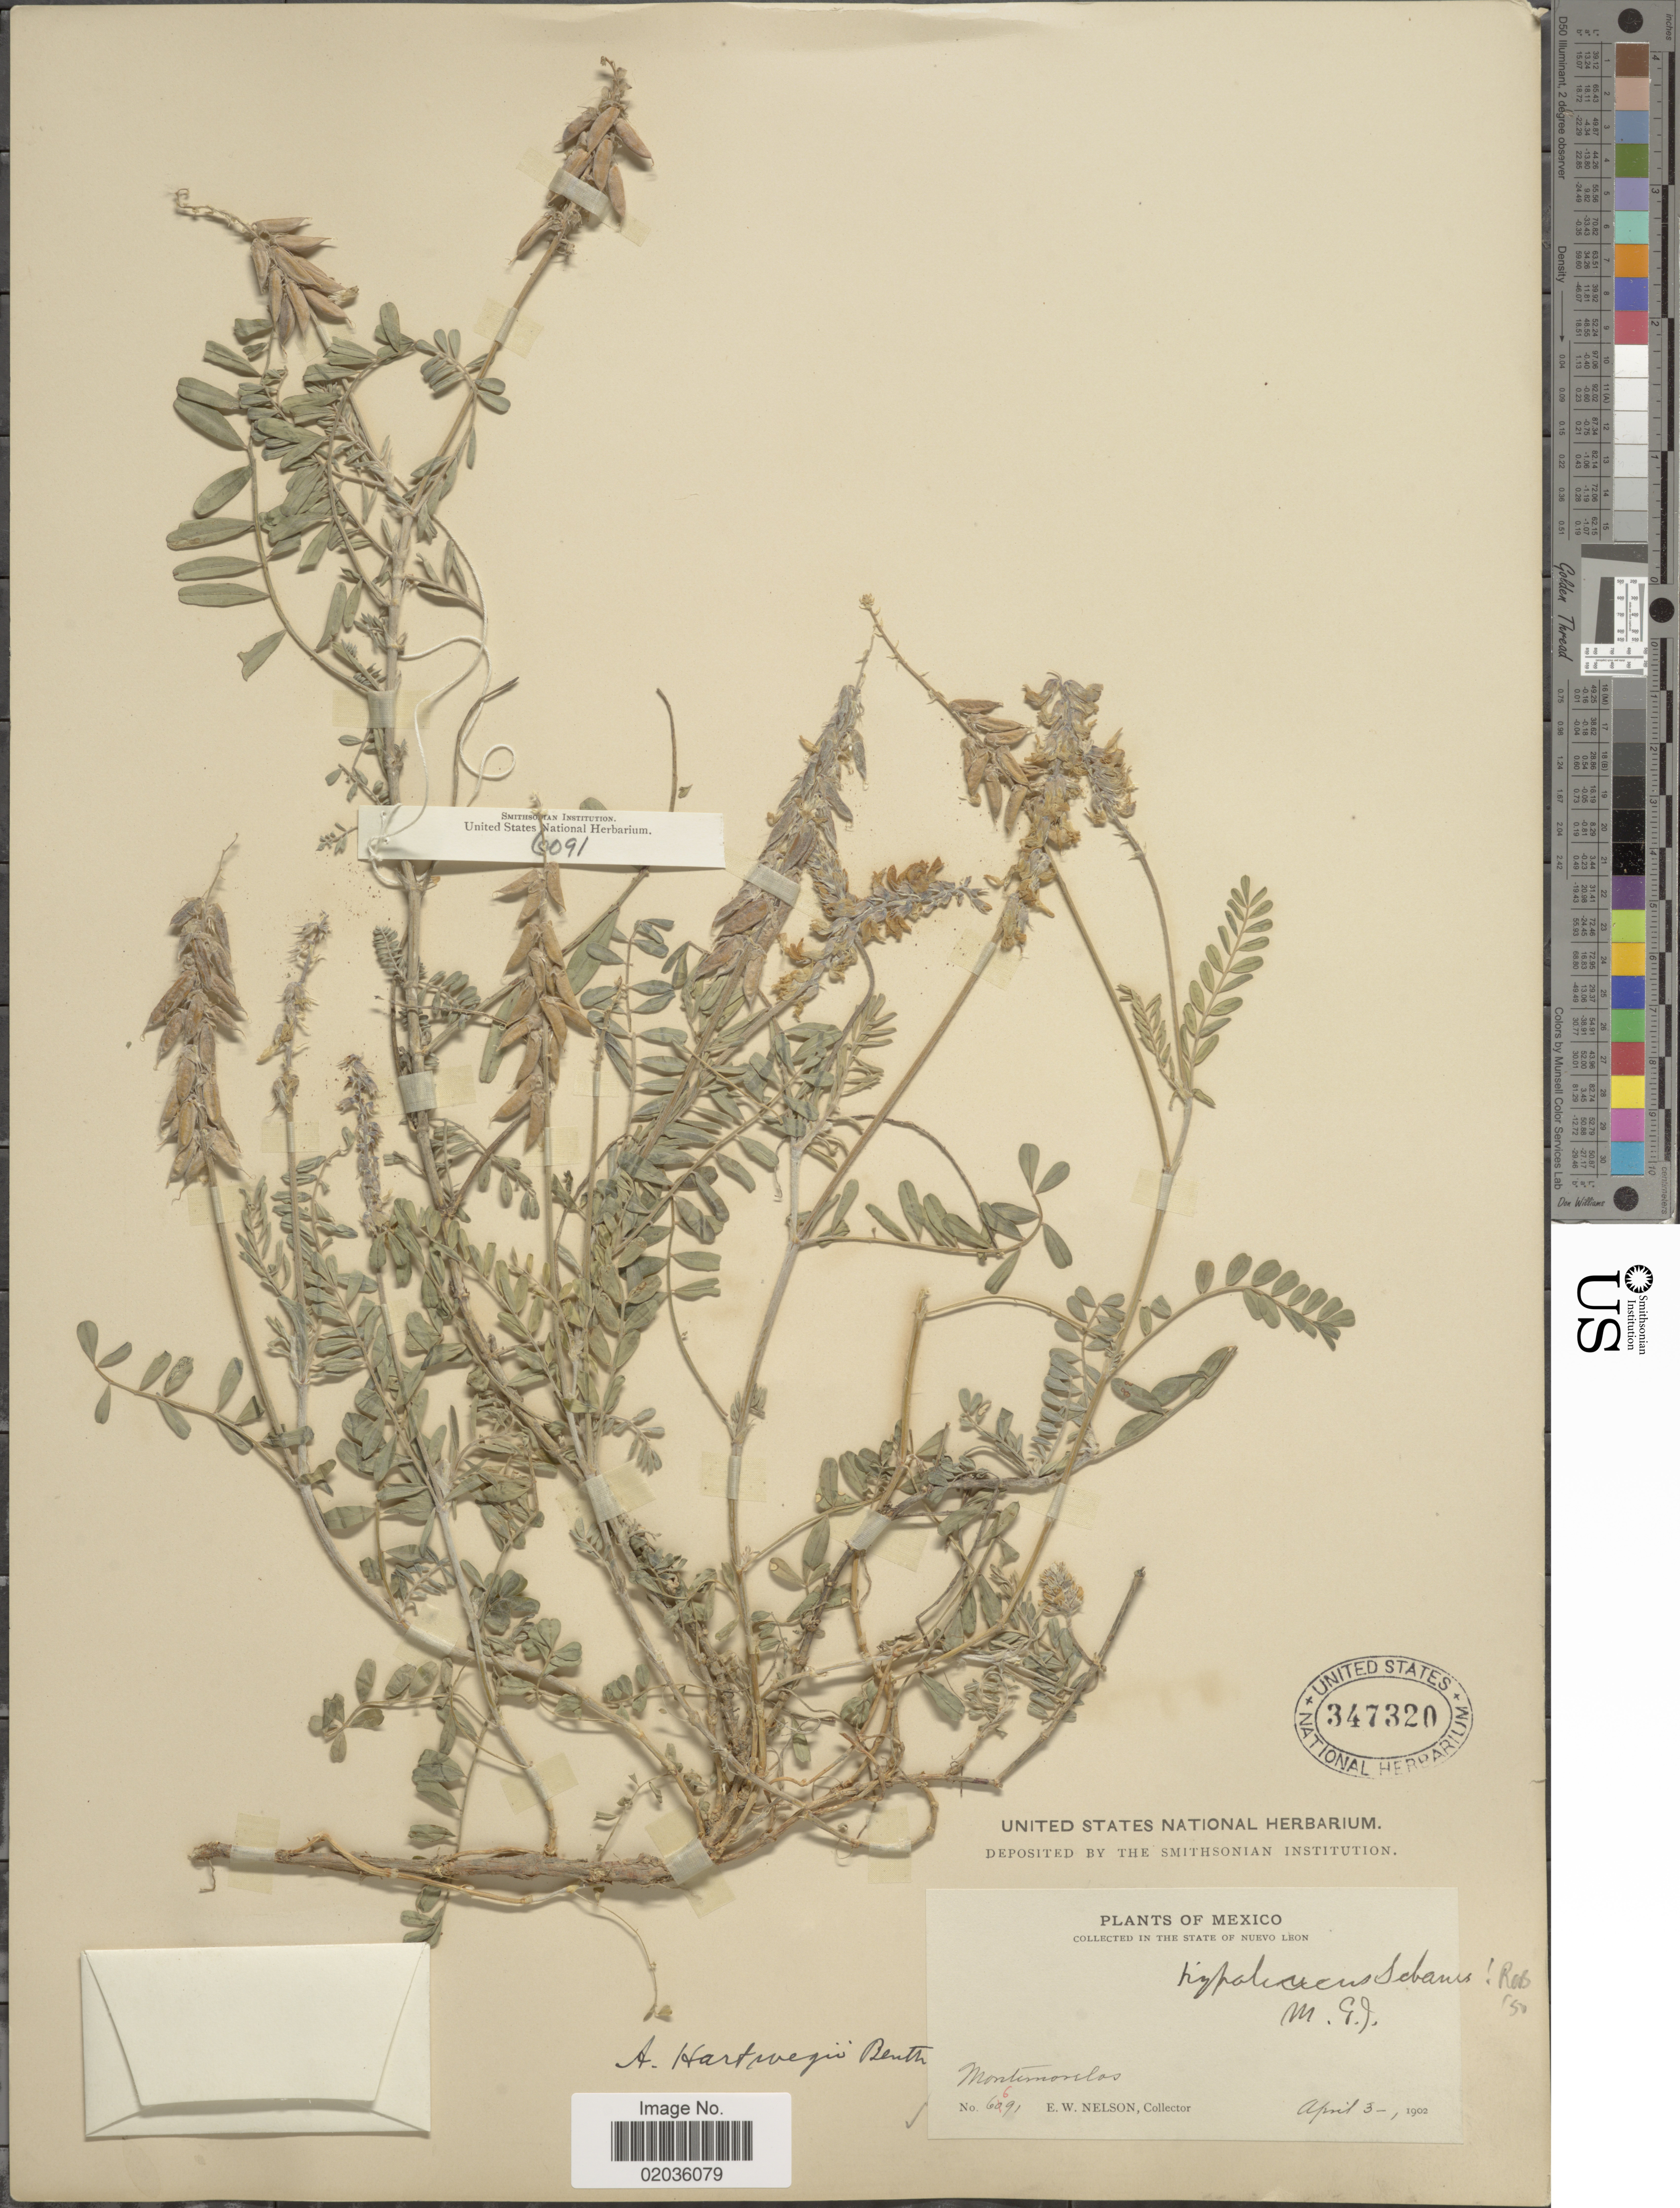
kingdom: Plantae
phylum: Tracheophyta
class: Magnoliopsida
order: Fabales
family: Fabaceae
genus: Astragalus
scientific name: Astragalus hypoleucus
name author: S. Schauer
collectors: E. W. Nelson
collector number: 6691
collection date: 1902-04-03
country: Mexico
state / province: Nuevo León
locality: Nuevo Leon, Montemorelos.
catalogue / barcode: US 347320